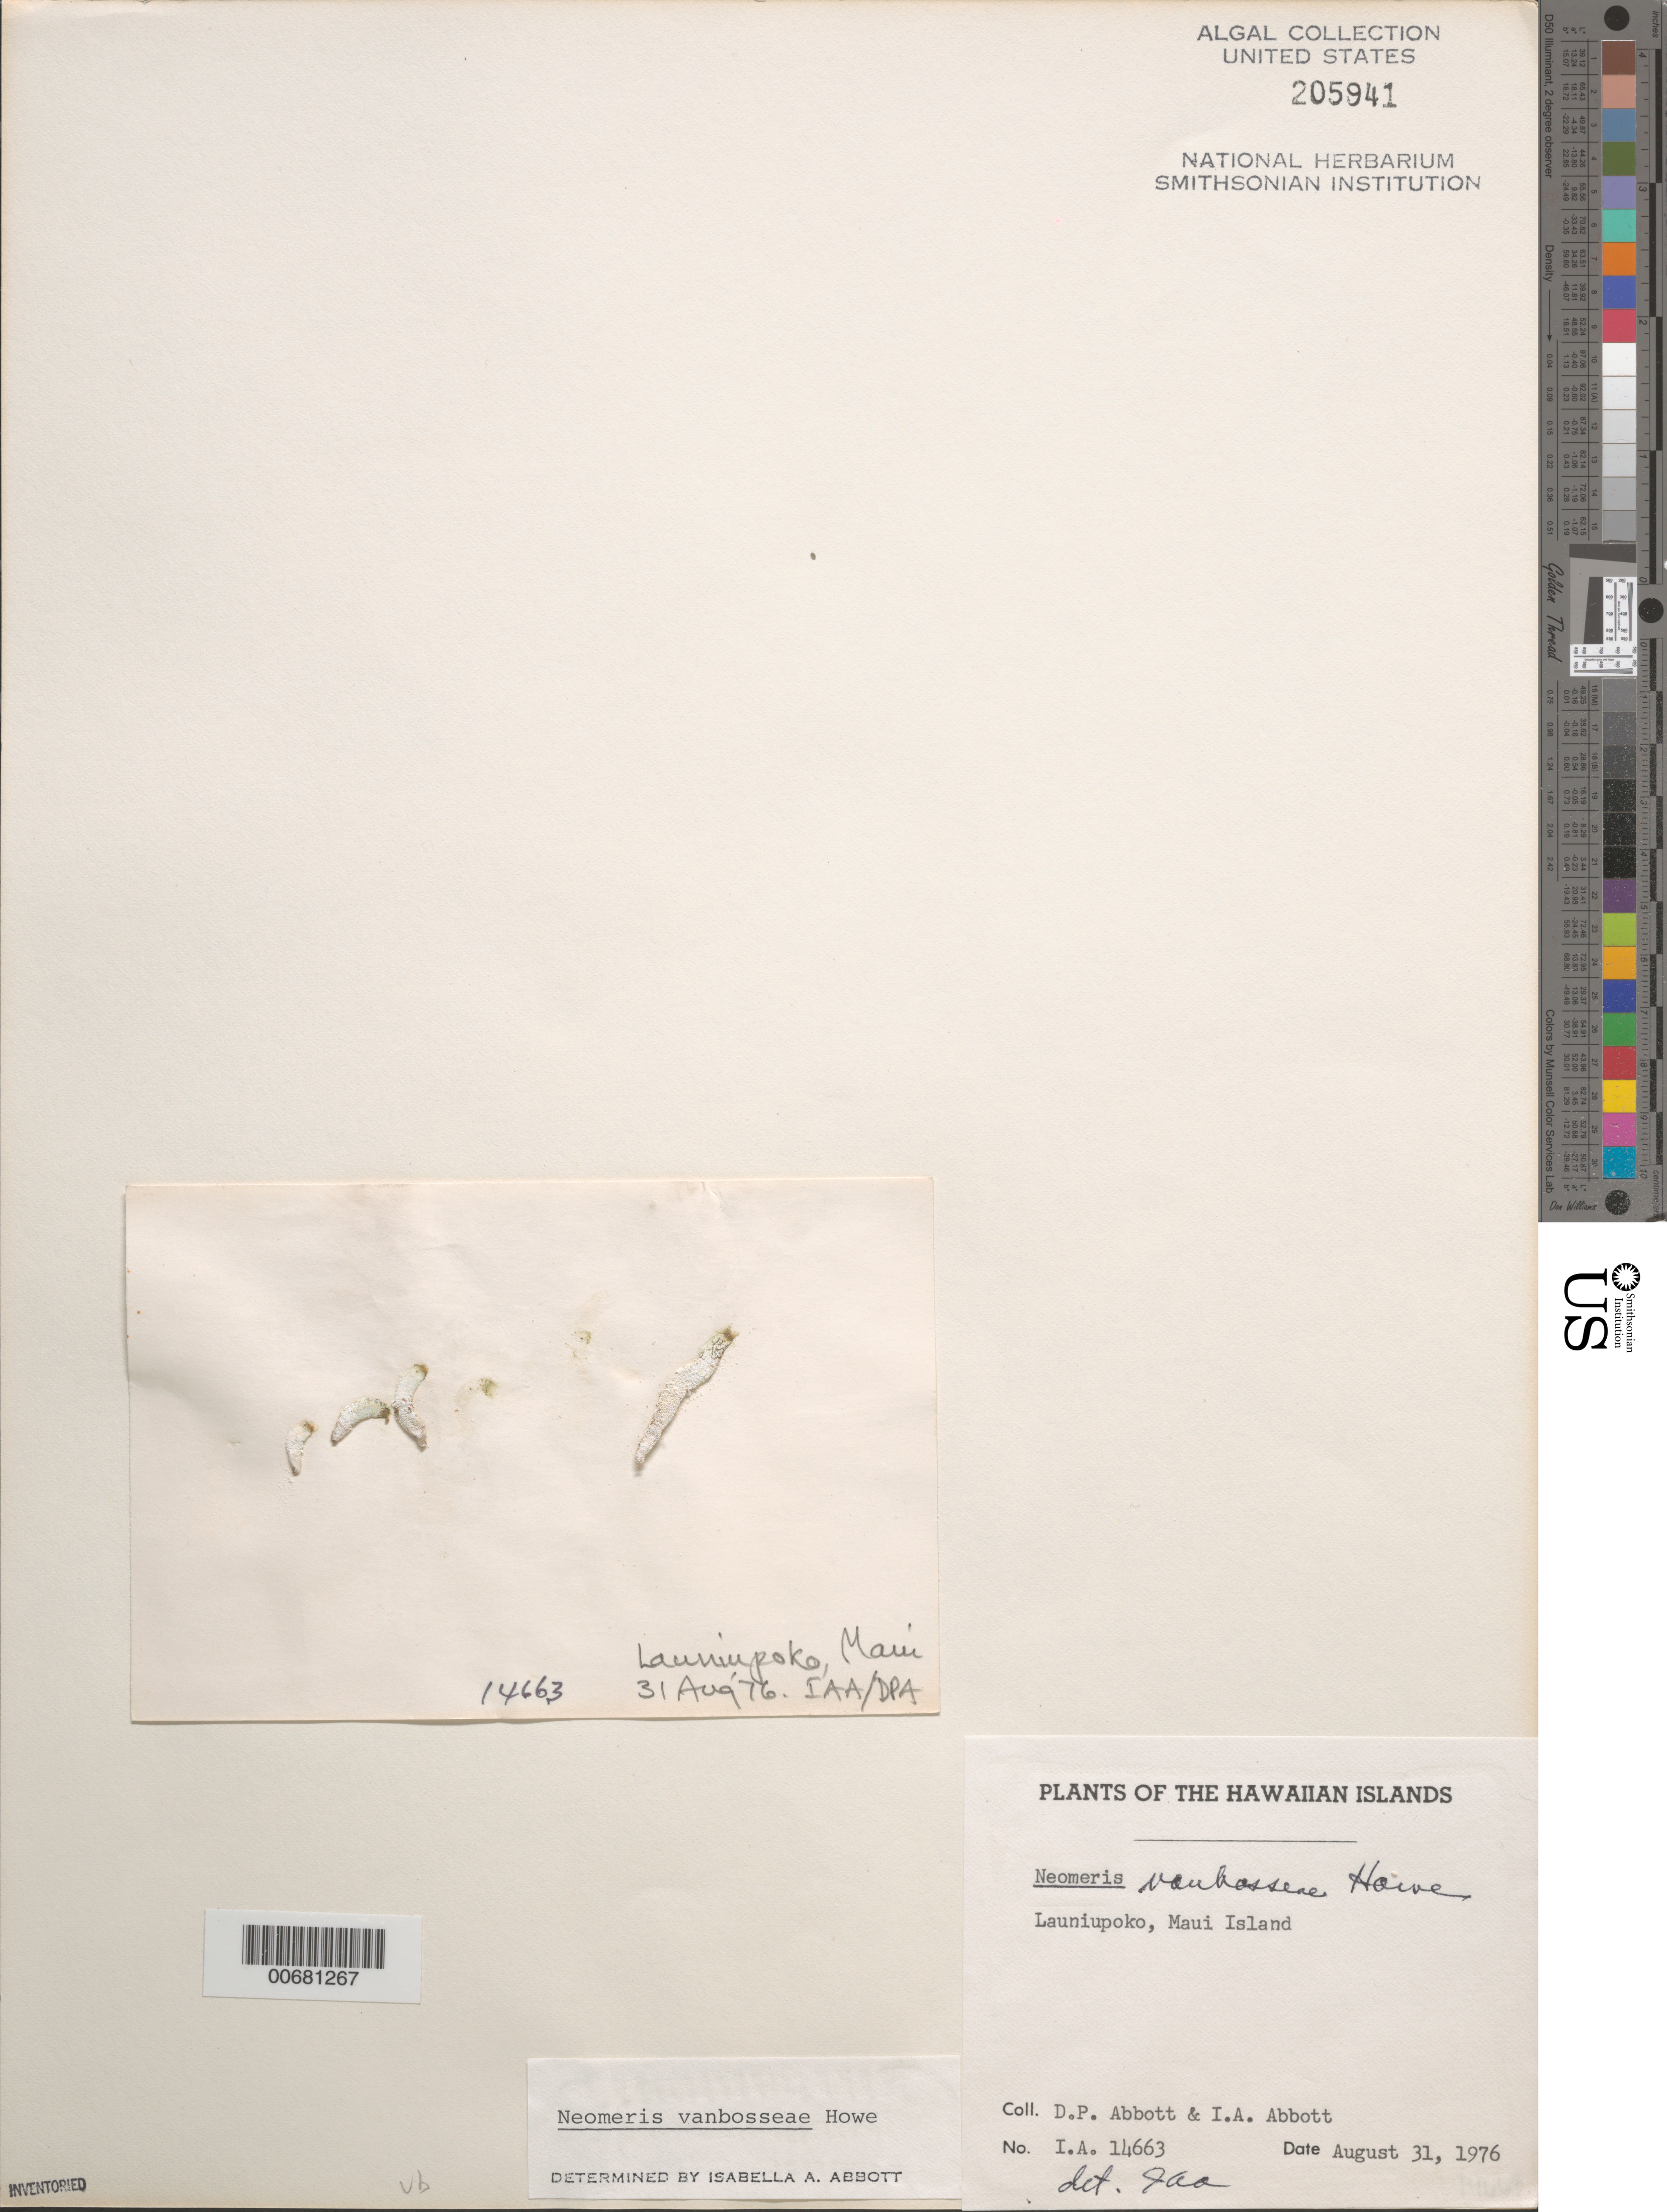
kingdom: Plantae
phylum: Chlorophyta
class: Ulvophyceae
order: Dasycladales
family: Dasycladaceae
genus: Neomeris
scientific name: Neomeris vanbosseae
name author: M. Howe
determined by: Abbott, Isabella A.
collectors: I. A. Abbott & D. P. Abbott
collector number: IAA 14663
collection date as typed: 31 Aug 1976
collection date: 1976-08-31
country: United States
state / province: Hawaii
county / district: Maui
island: Maui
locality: Launiupoko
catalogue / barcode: US 205941